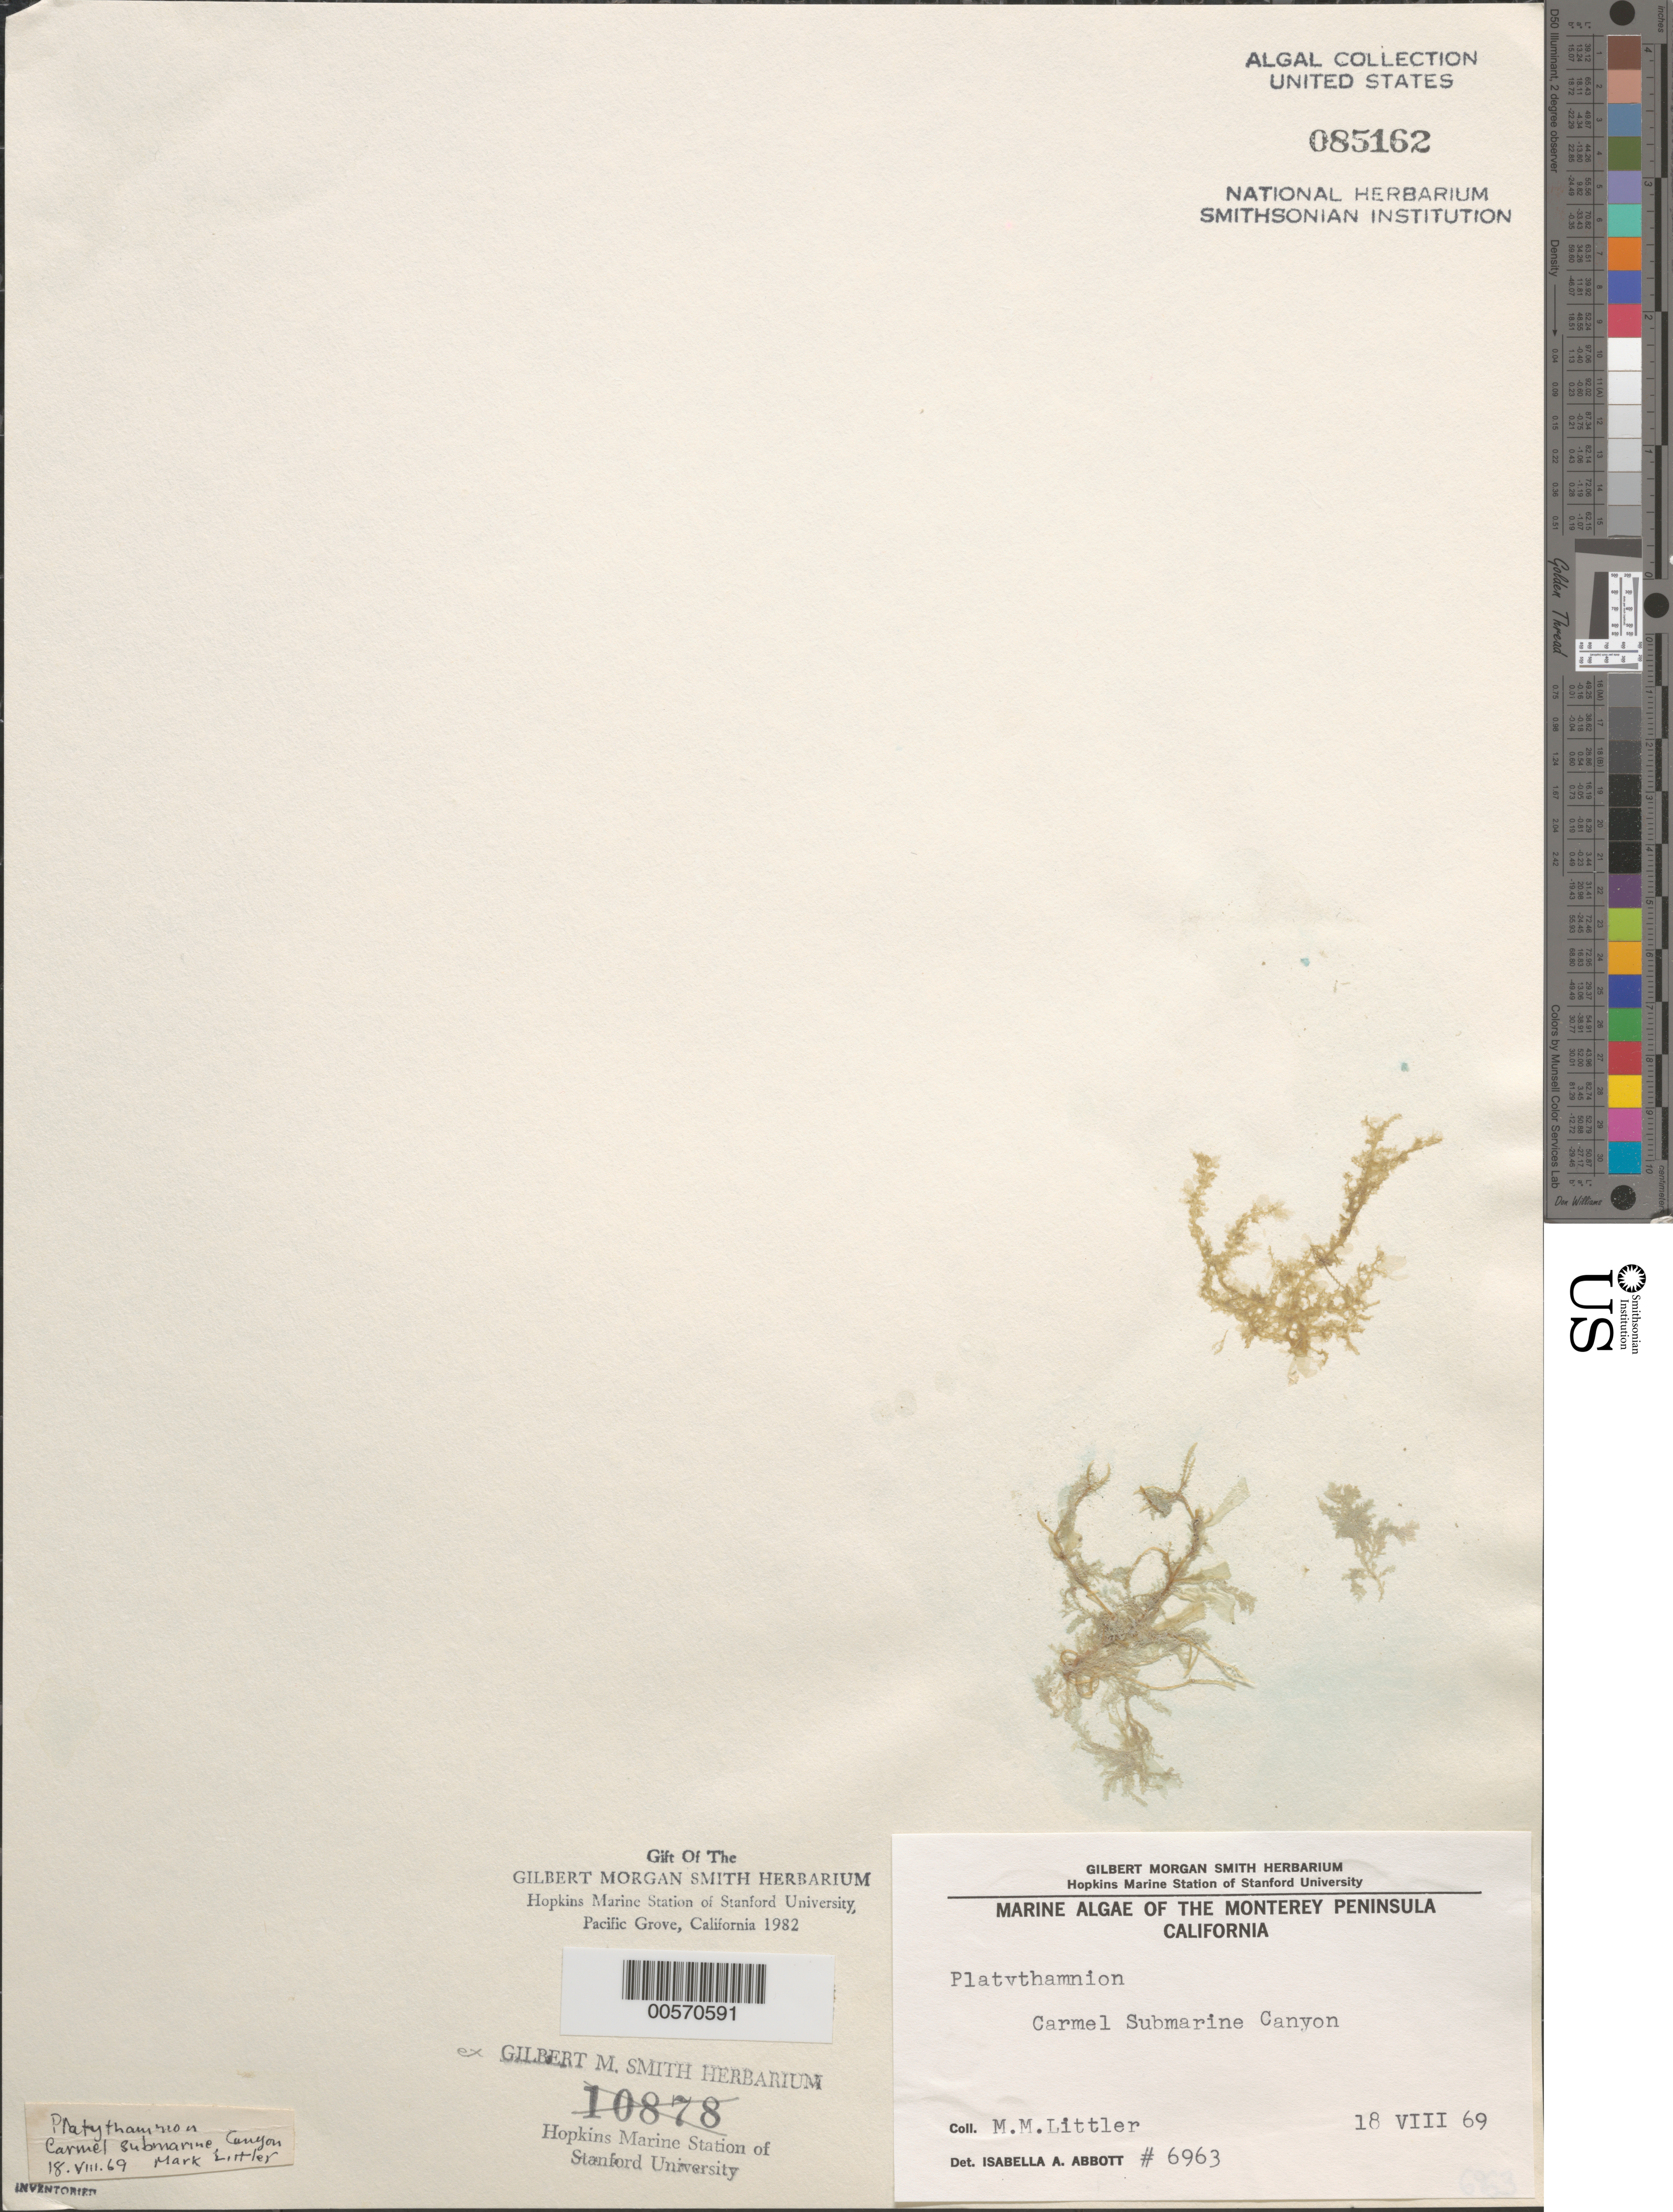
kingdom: Plantae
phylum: Rhodophyta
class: Florideophyceae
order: Ceramiales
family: Ceramiaceae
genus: Platythamnion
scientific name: Platythamnion sp.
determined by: Abbott, Isabella A.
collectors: M. M. Littler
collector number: IAA 6963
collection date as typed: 18 Aug 1969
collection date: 1969-08-18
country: United States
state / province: California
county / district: Monterey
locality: Carmel Submarine Canyon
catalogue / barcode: US 85162